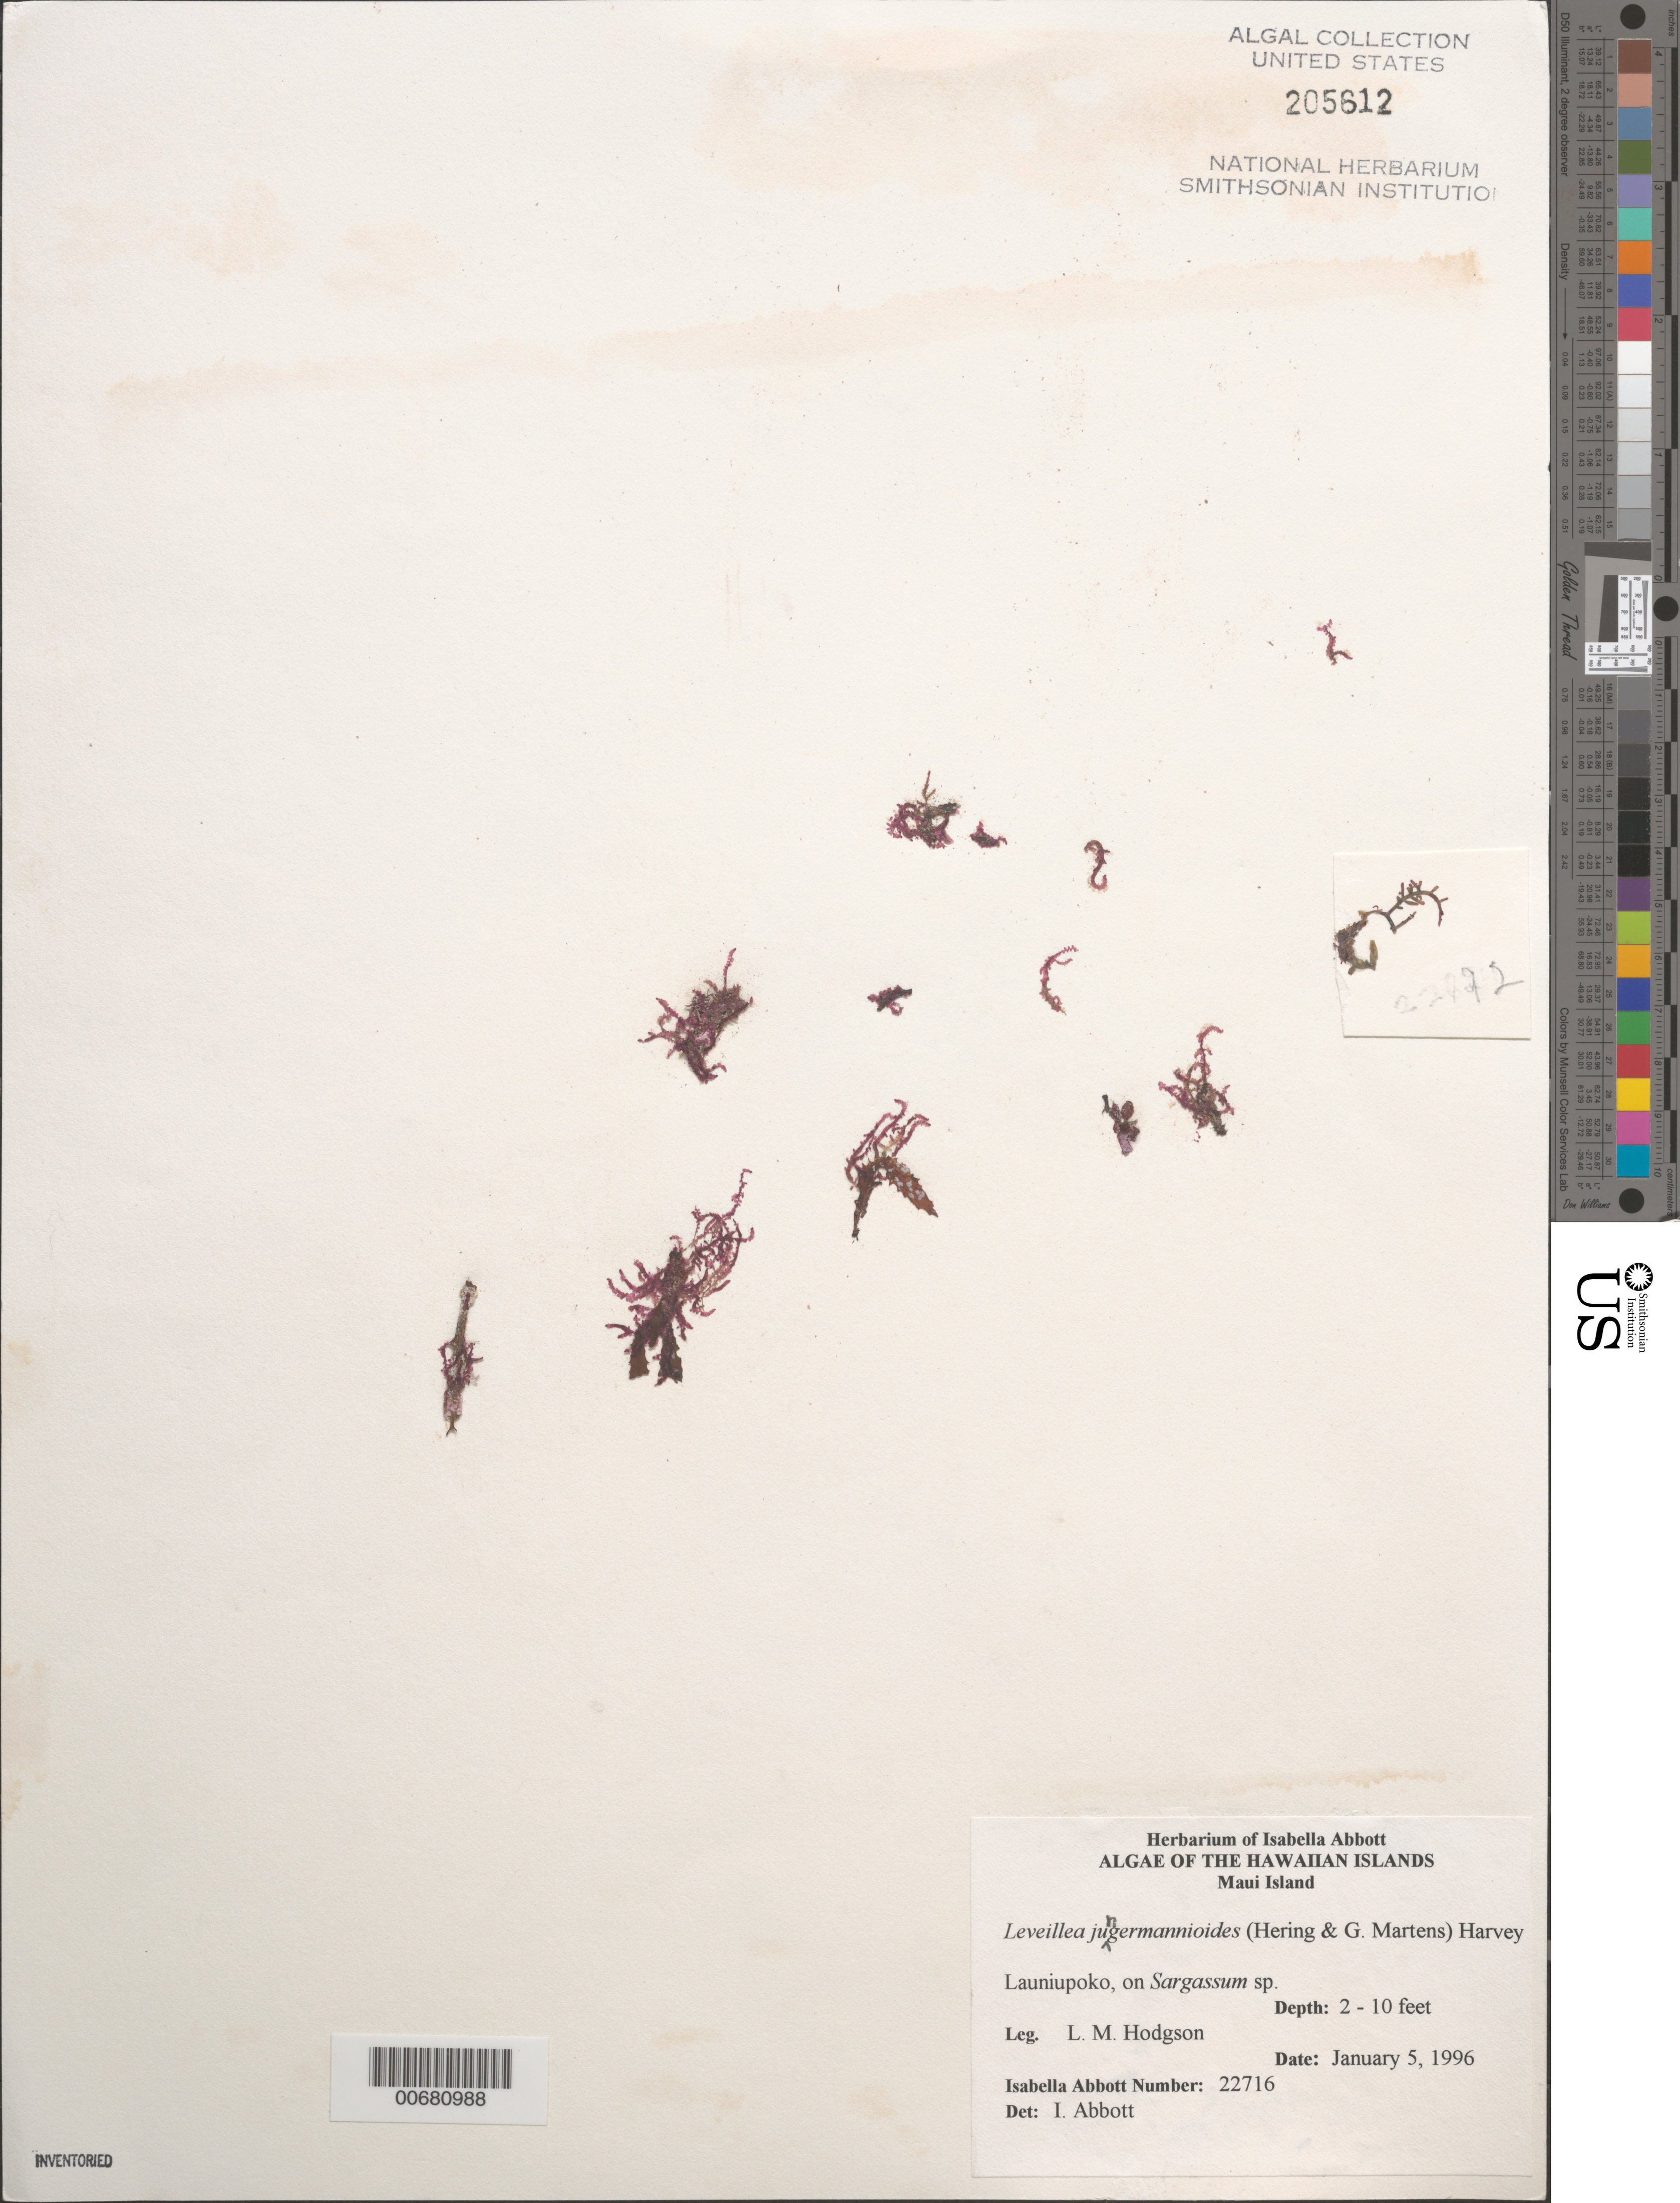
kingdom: Plantae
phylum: Rhodophyta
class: Florideophyceae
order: Ceramiales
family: Rhodomelaceae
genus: Leveillea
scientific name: Leveillea jungermannioides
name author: (Hering & G. Martens in G. Martens & Hering) Harv.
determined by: Abbott, Isabella A.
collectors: L. M. Hodgson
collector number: IAA 22716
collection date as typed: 05 Jan 1996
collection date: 1996-01-05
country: United States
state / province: Hawaii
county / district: Maui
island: Maui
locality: Launiupoko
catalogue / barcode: US 205612